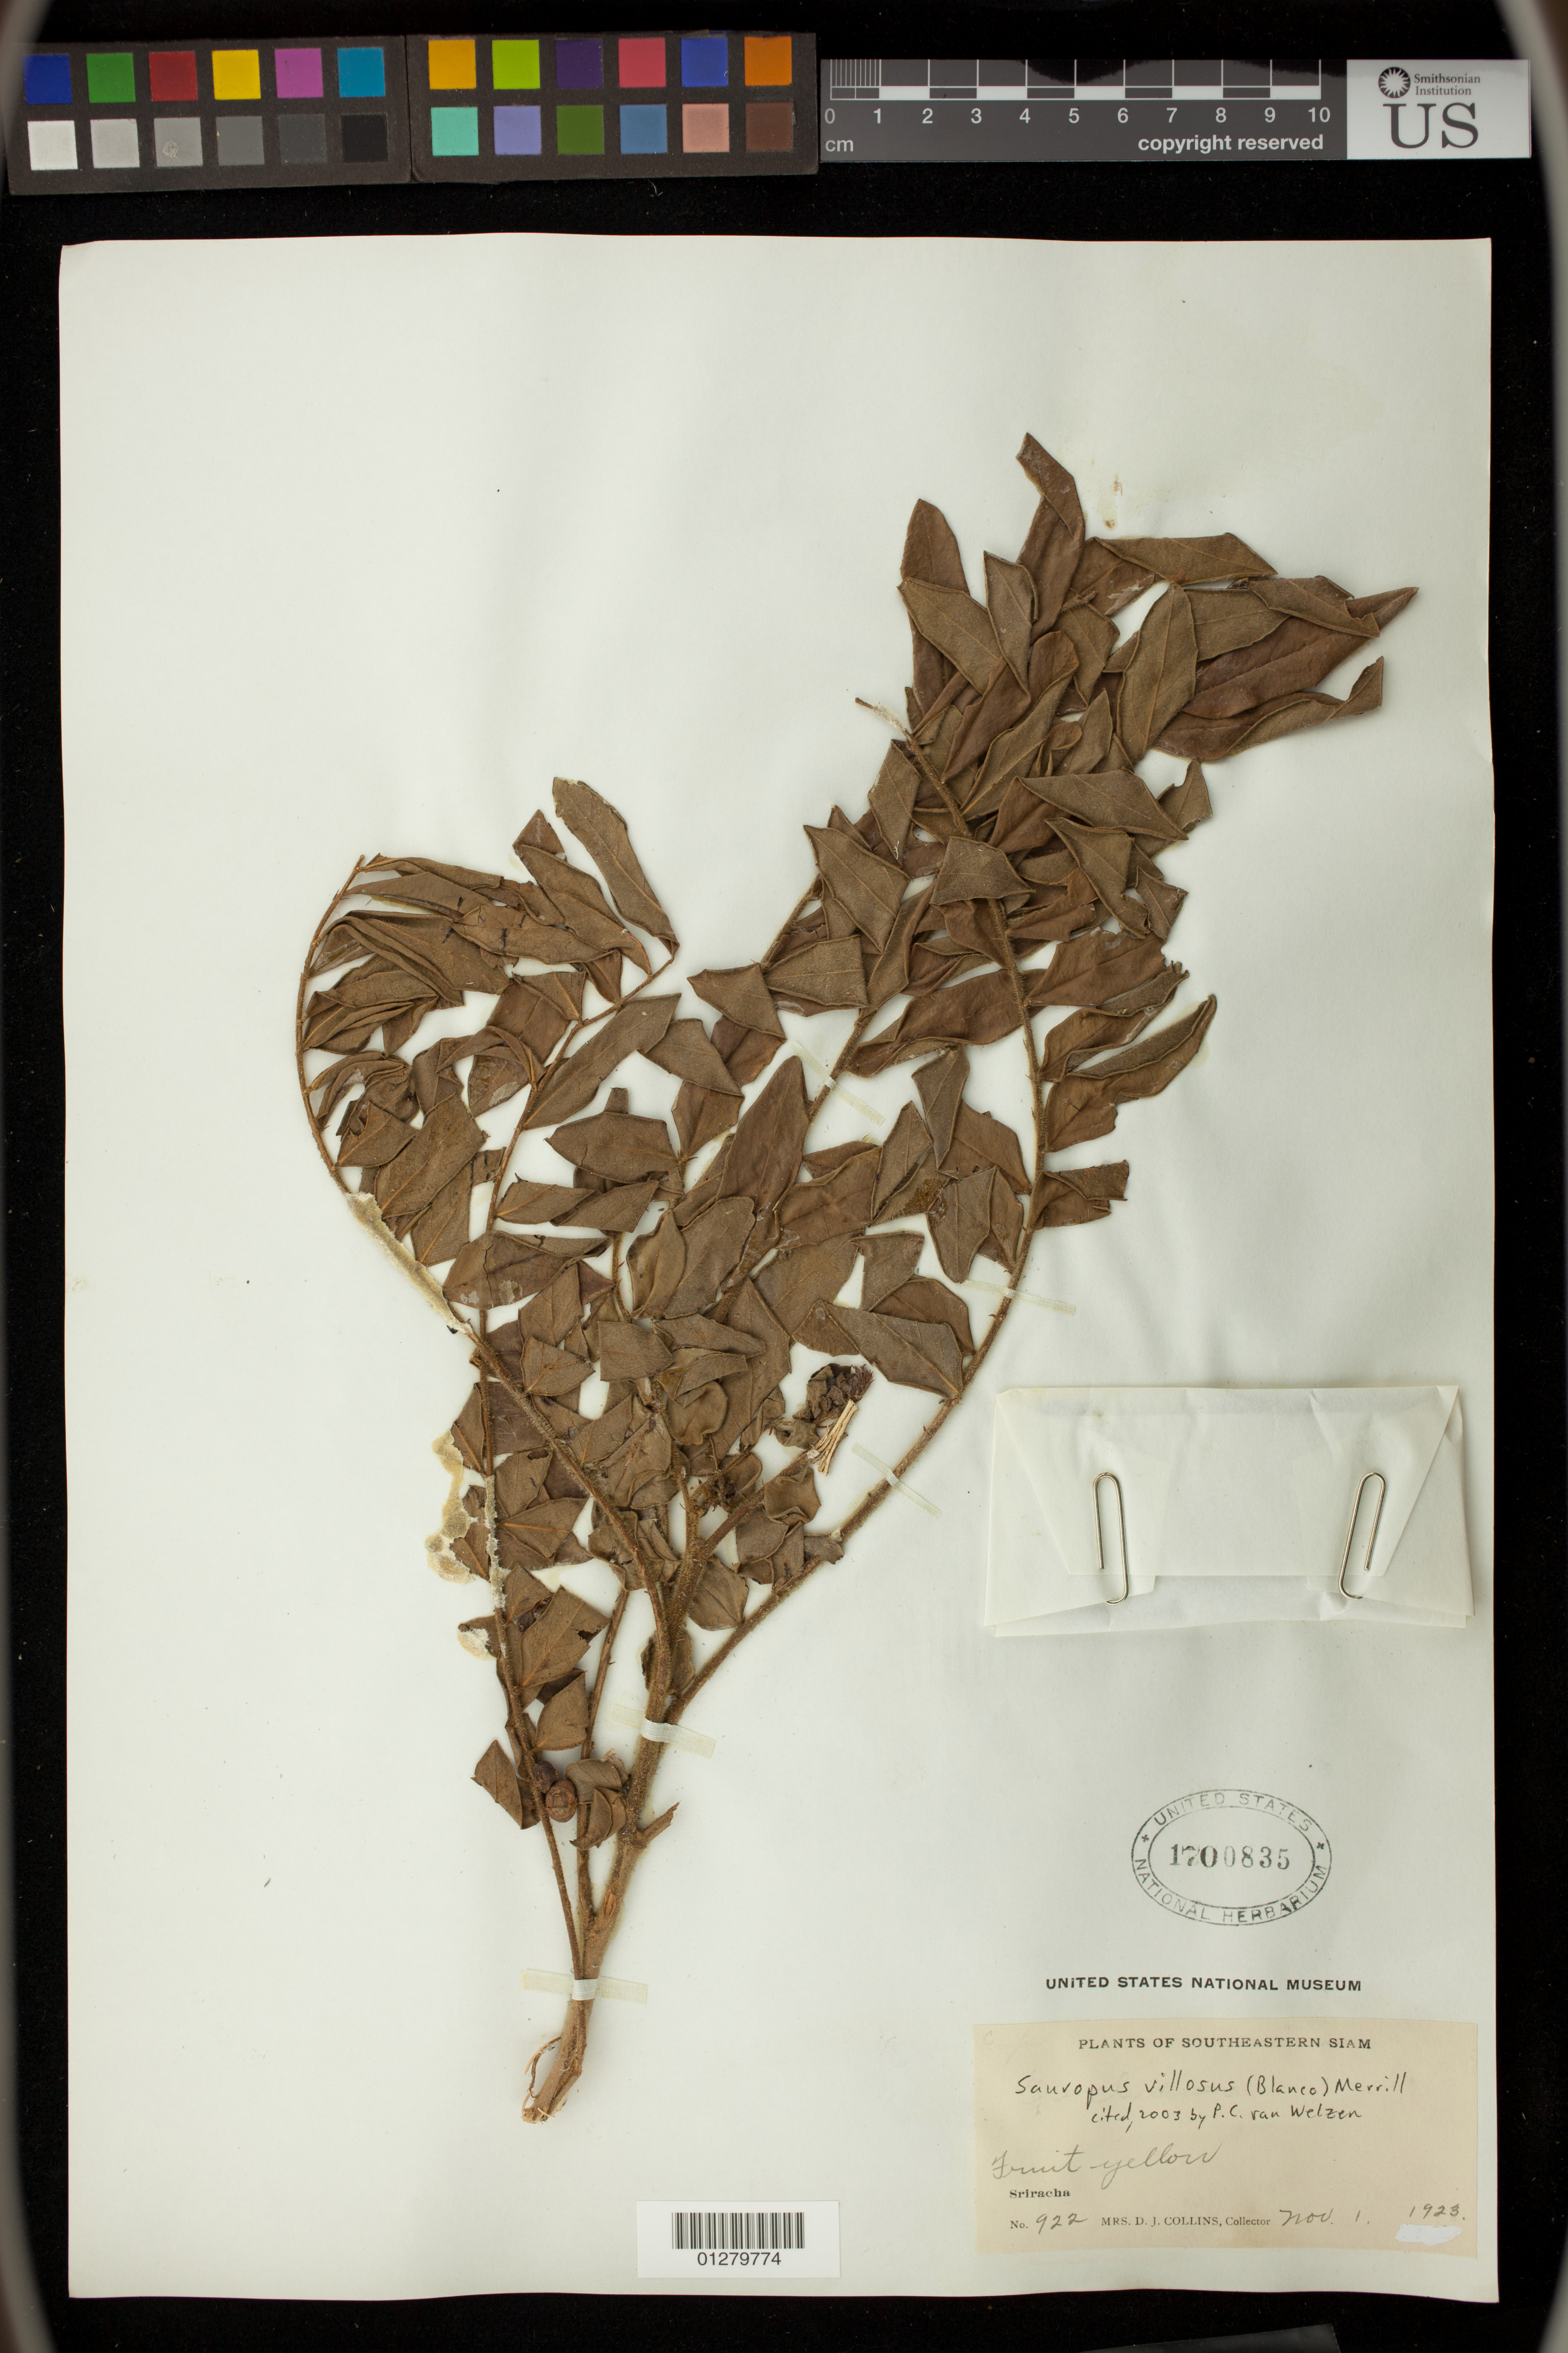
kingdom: Plantae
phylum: Tracheophyta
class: Magnoliopsida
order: Malpighiales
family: Phyllanthaceae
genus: Sauropus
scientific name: Sauropus villosus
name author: (Blanco) Merr.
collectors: Mrs. D. J. Collins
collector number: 922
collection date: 1923-11-01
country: Thailand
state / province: Chon Buri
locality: Sriracha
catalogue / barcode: US 1700835